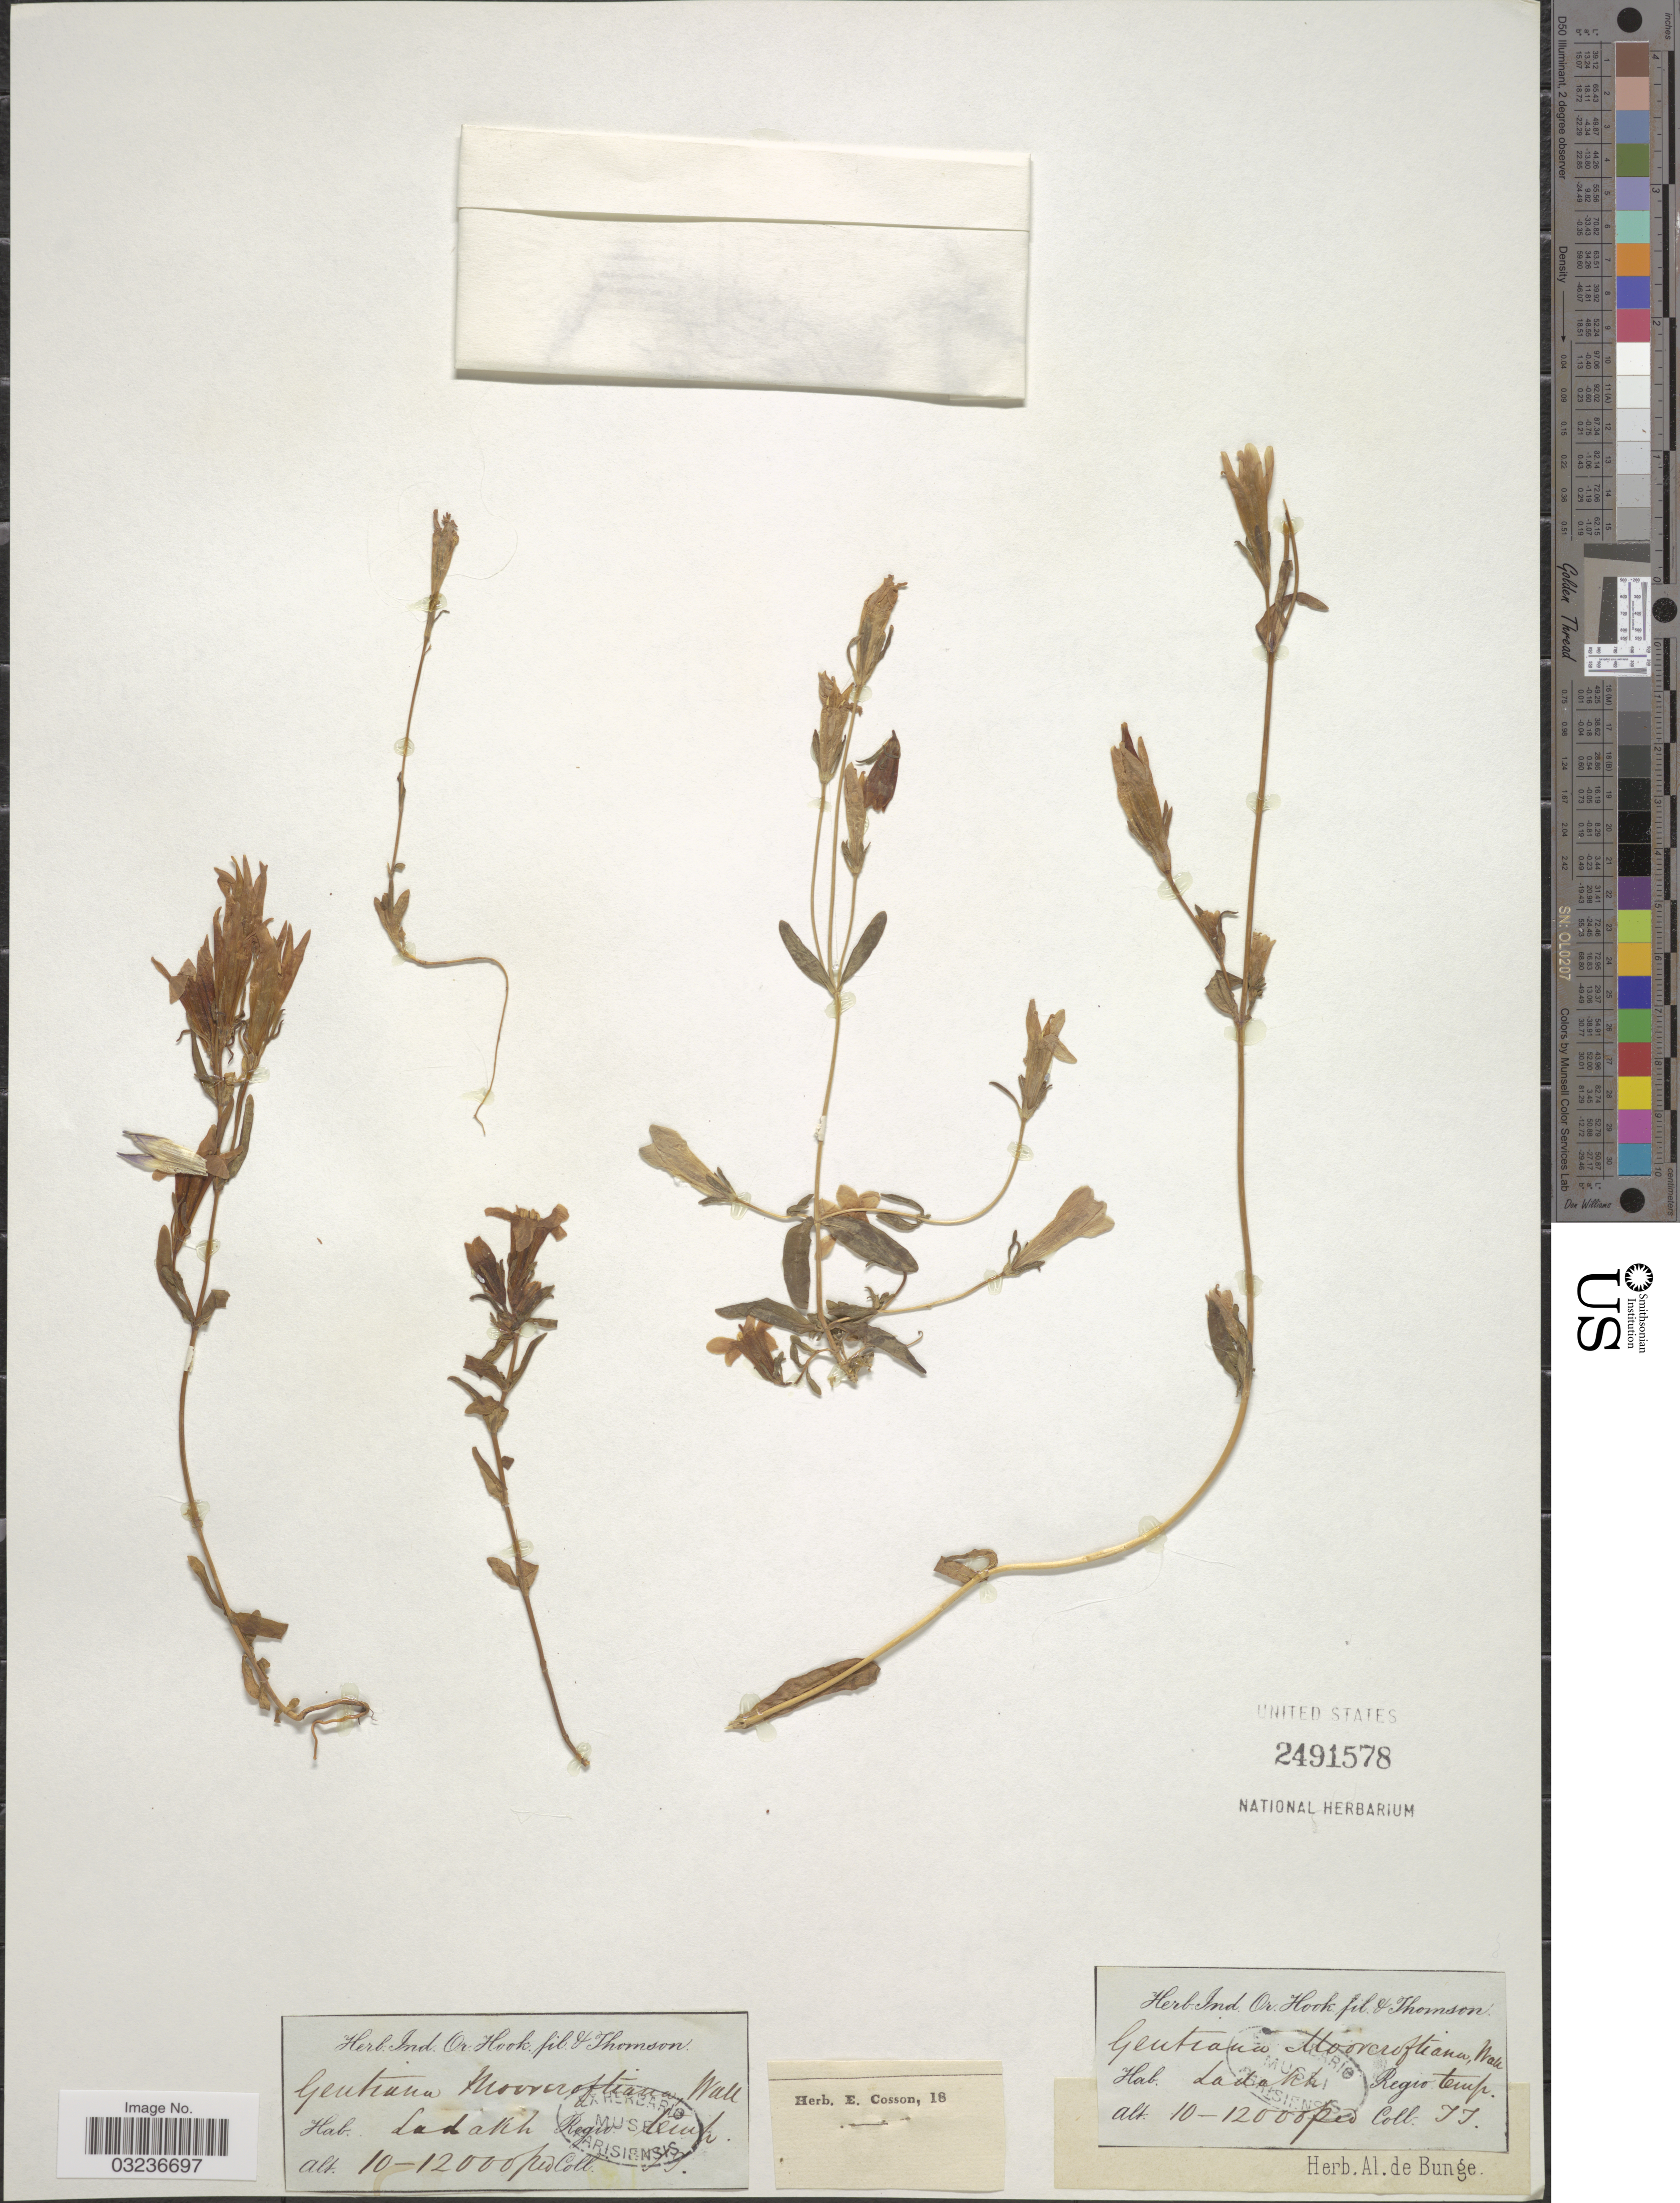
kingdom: Plantae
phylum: Tracheophyta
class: Magnoliopsida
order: Gentianales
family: Gentianaceae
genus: Gentiana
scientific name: Gentiana moorcroftiana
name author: Wall. ex G. Don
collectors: T. Thomson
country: India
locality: Ladakh, Regio temp.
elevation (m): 3048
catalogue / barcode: US 2491578